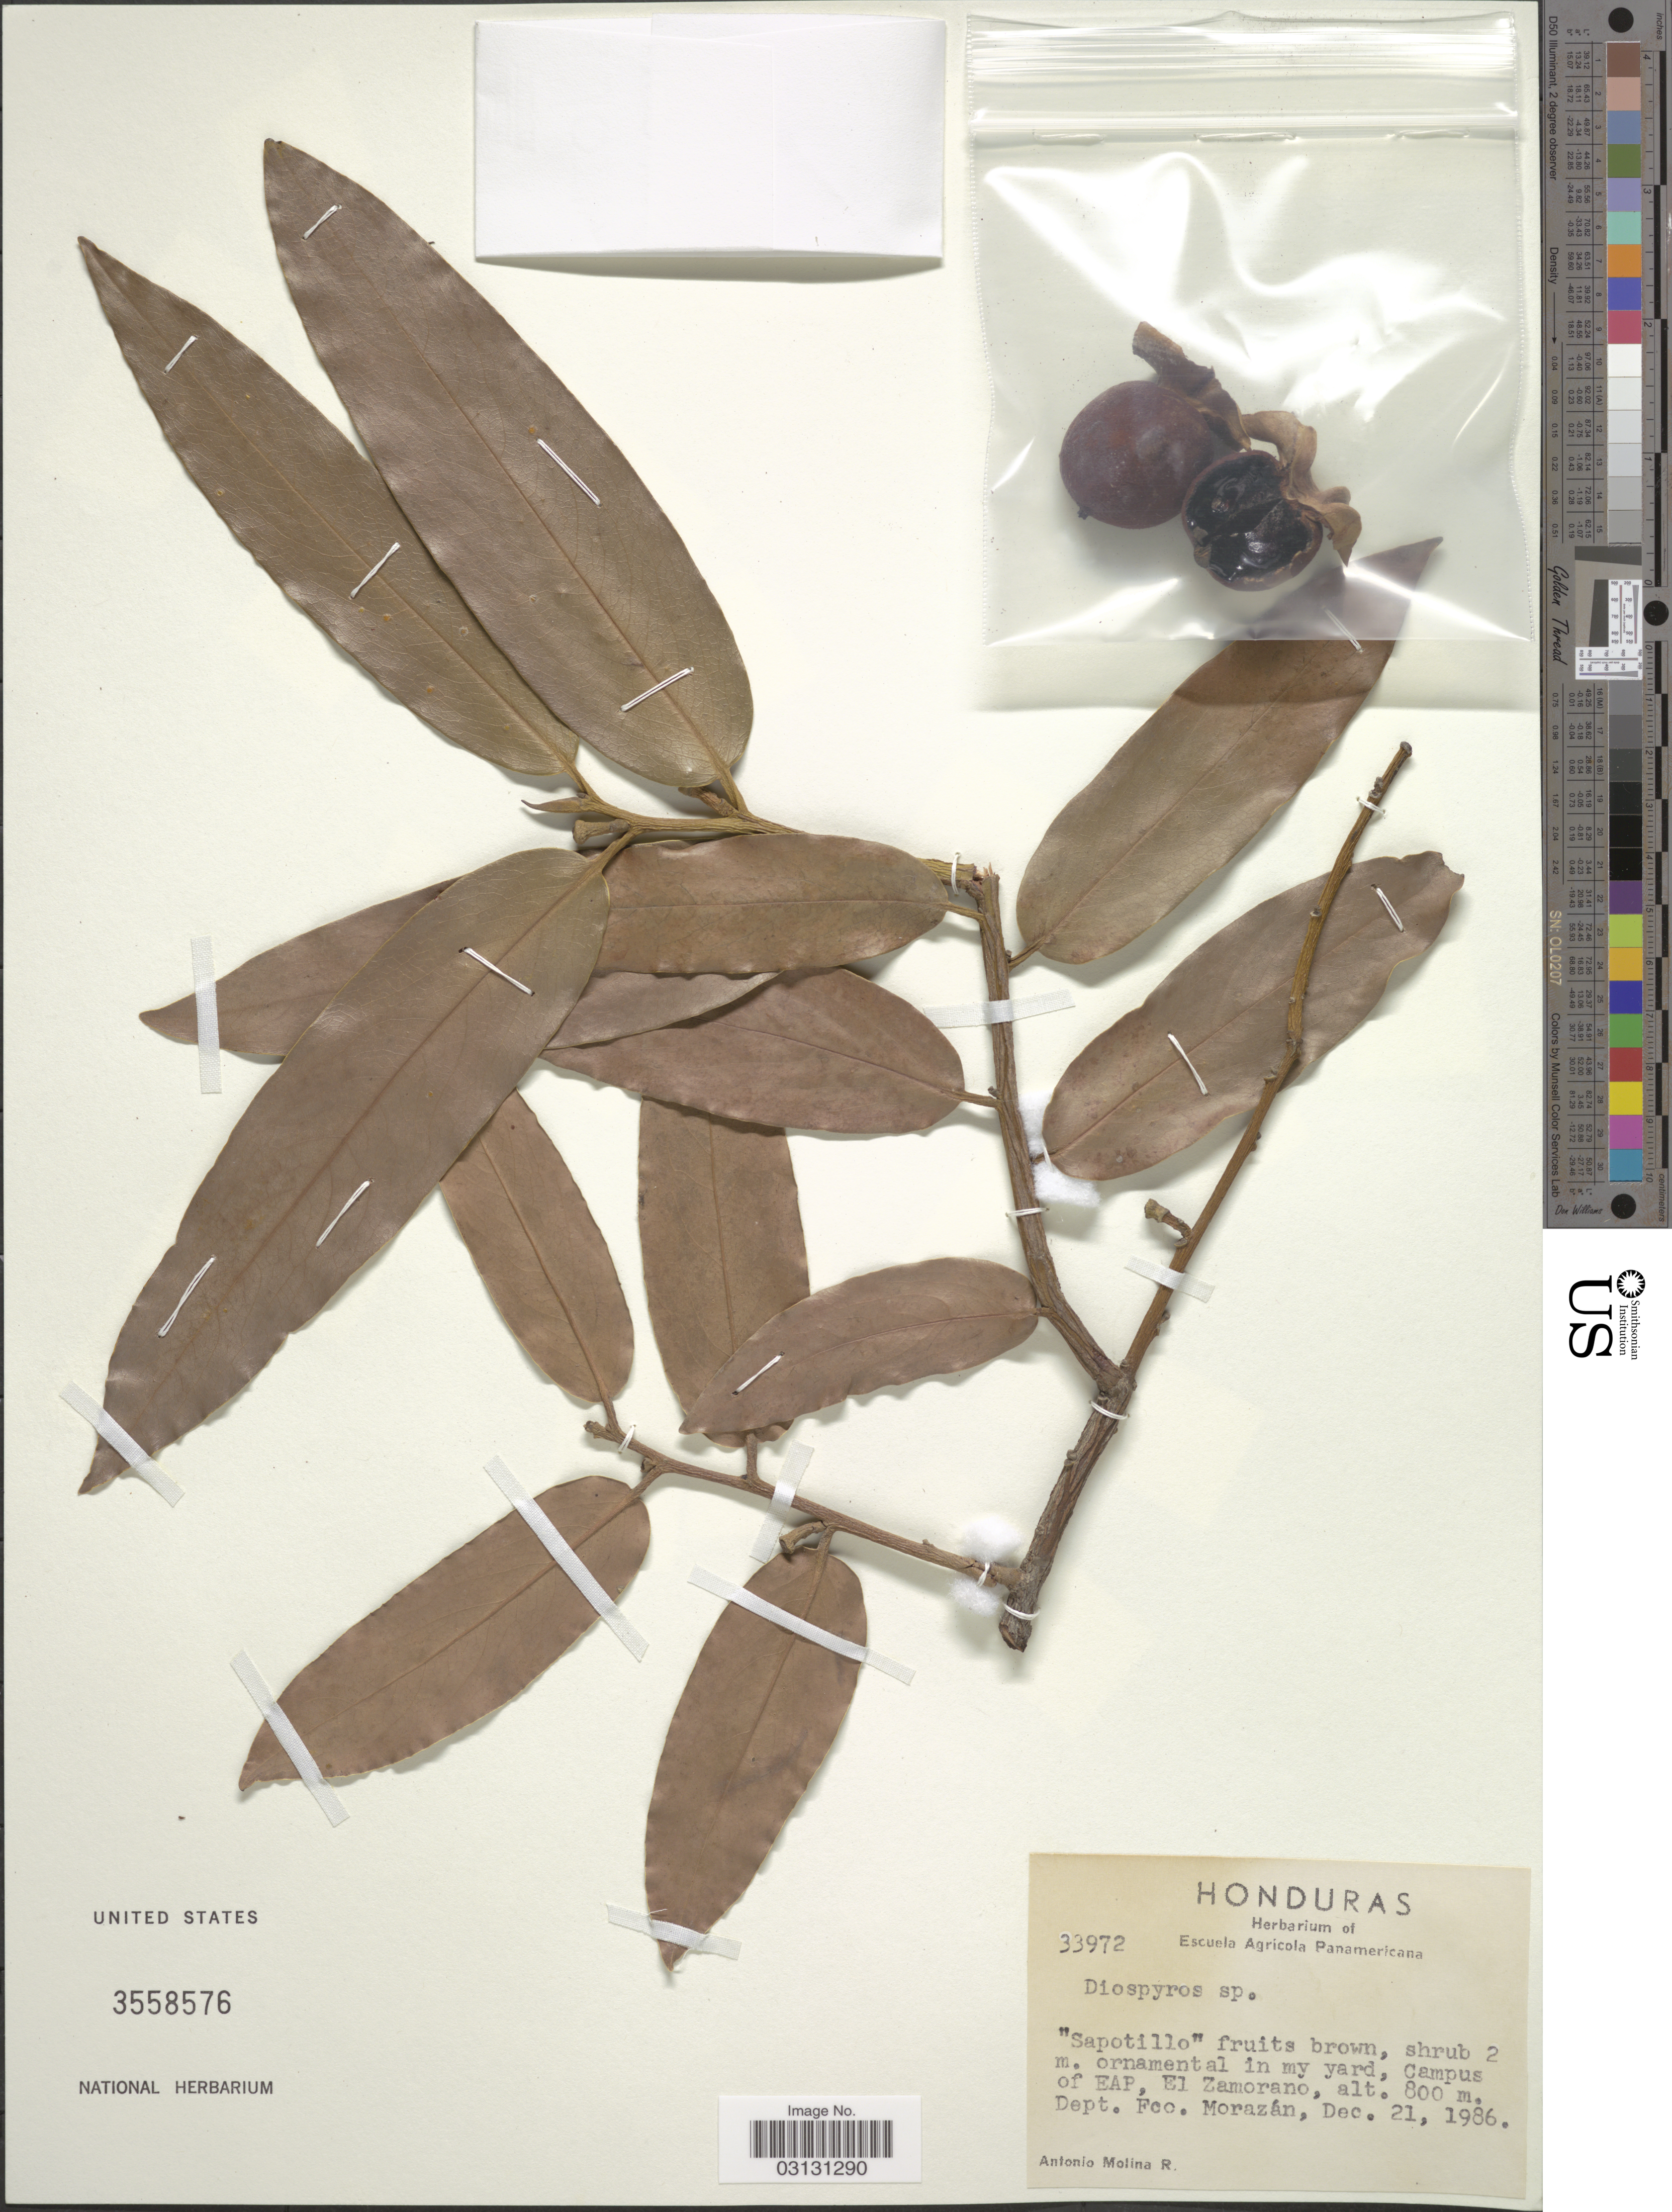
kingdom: Plantae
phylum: Tracheophyta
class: Magnoliopsida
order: Ericales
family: Ebenaceae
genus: Diospyros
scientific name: Diospyros sp.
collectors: A. Molina R.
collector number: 33972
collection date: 1986-12-21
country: Honduras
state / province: Fco. Morazán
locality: Ornamental in my yard, Campus of EAP, El Zamorano. Dept. Fco. Morazán.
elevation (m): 800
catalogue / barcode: US 3558576